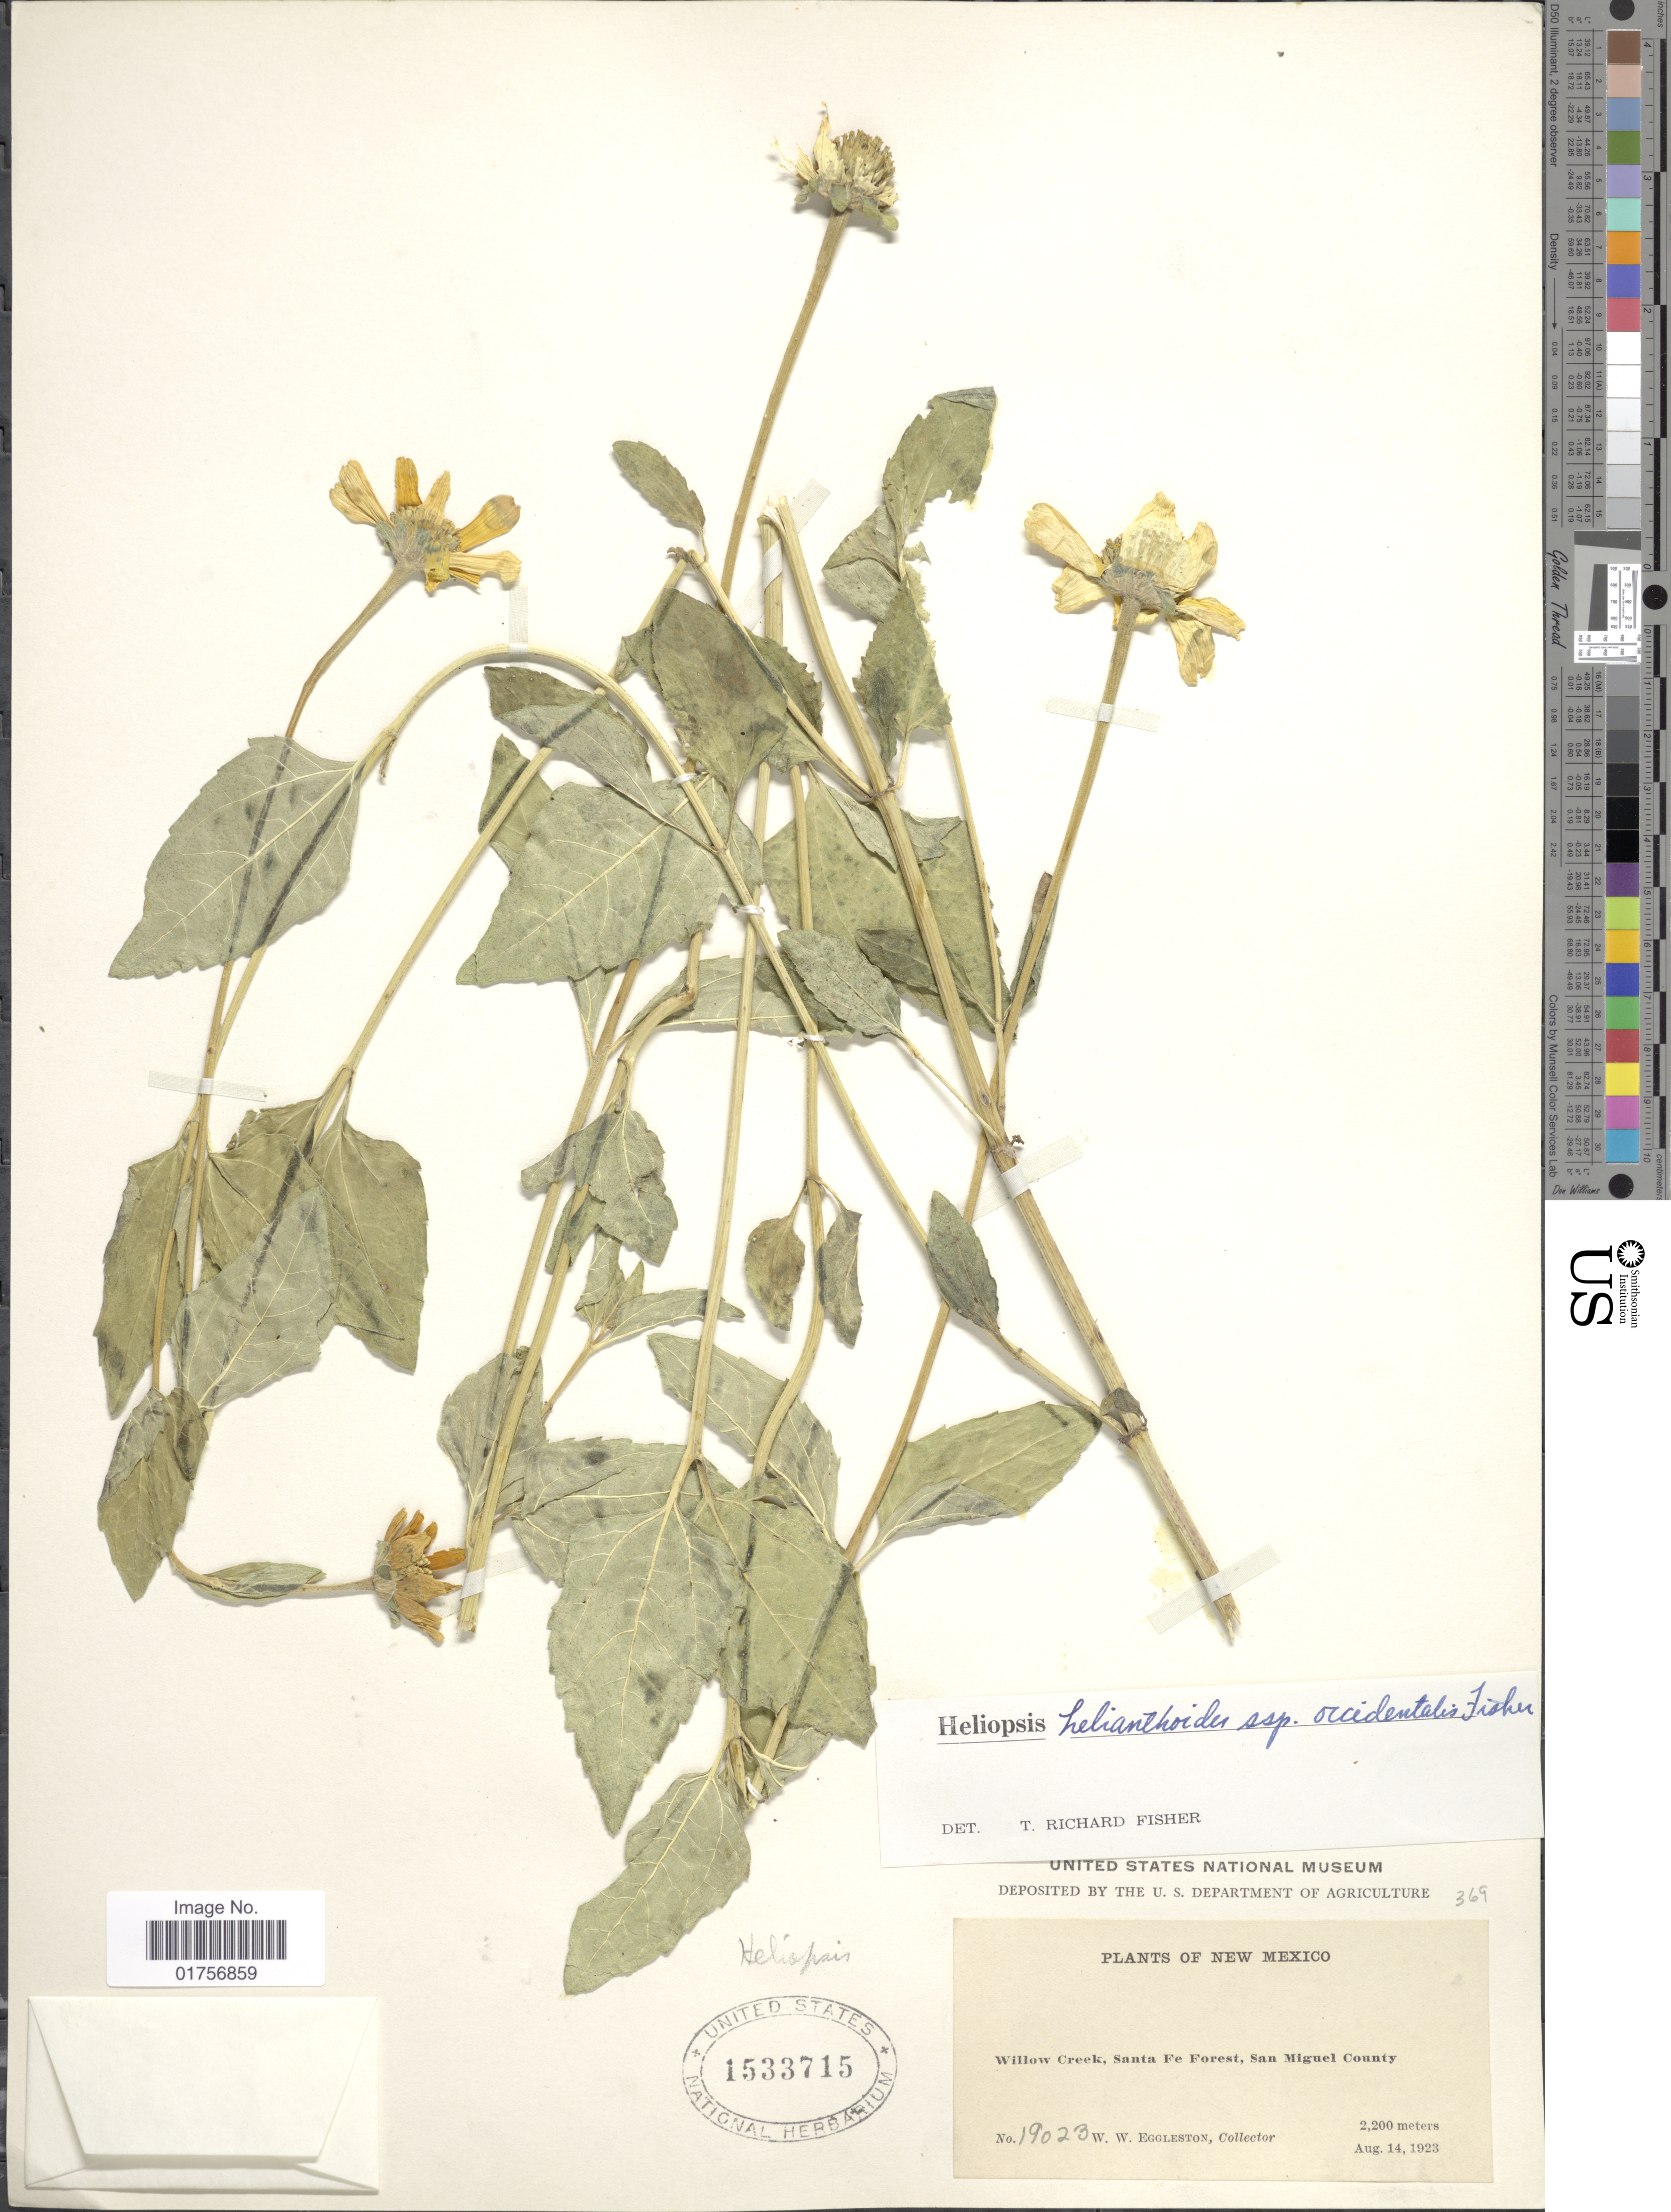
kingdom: Plantae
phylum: Tracheophyta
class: Magnoliopsida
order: Asterales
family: Asteraceae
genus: Heliopsis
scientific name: Heliopsis helianthoides subsp. occidentalis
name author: T.R. Fisher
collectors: W. W. Eggleston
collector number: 19023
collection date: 1923-08-14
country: United States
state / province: New Mexico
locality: Willow Creek, Santa Fe Forest, San Miguel County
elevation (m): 2200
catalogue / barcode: US 1533715